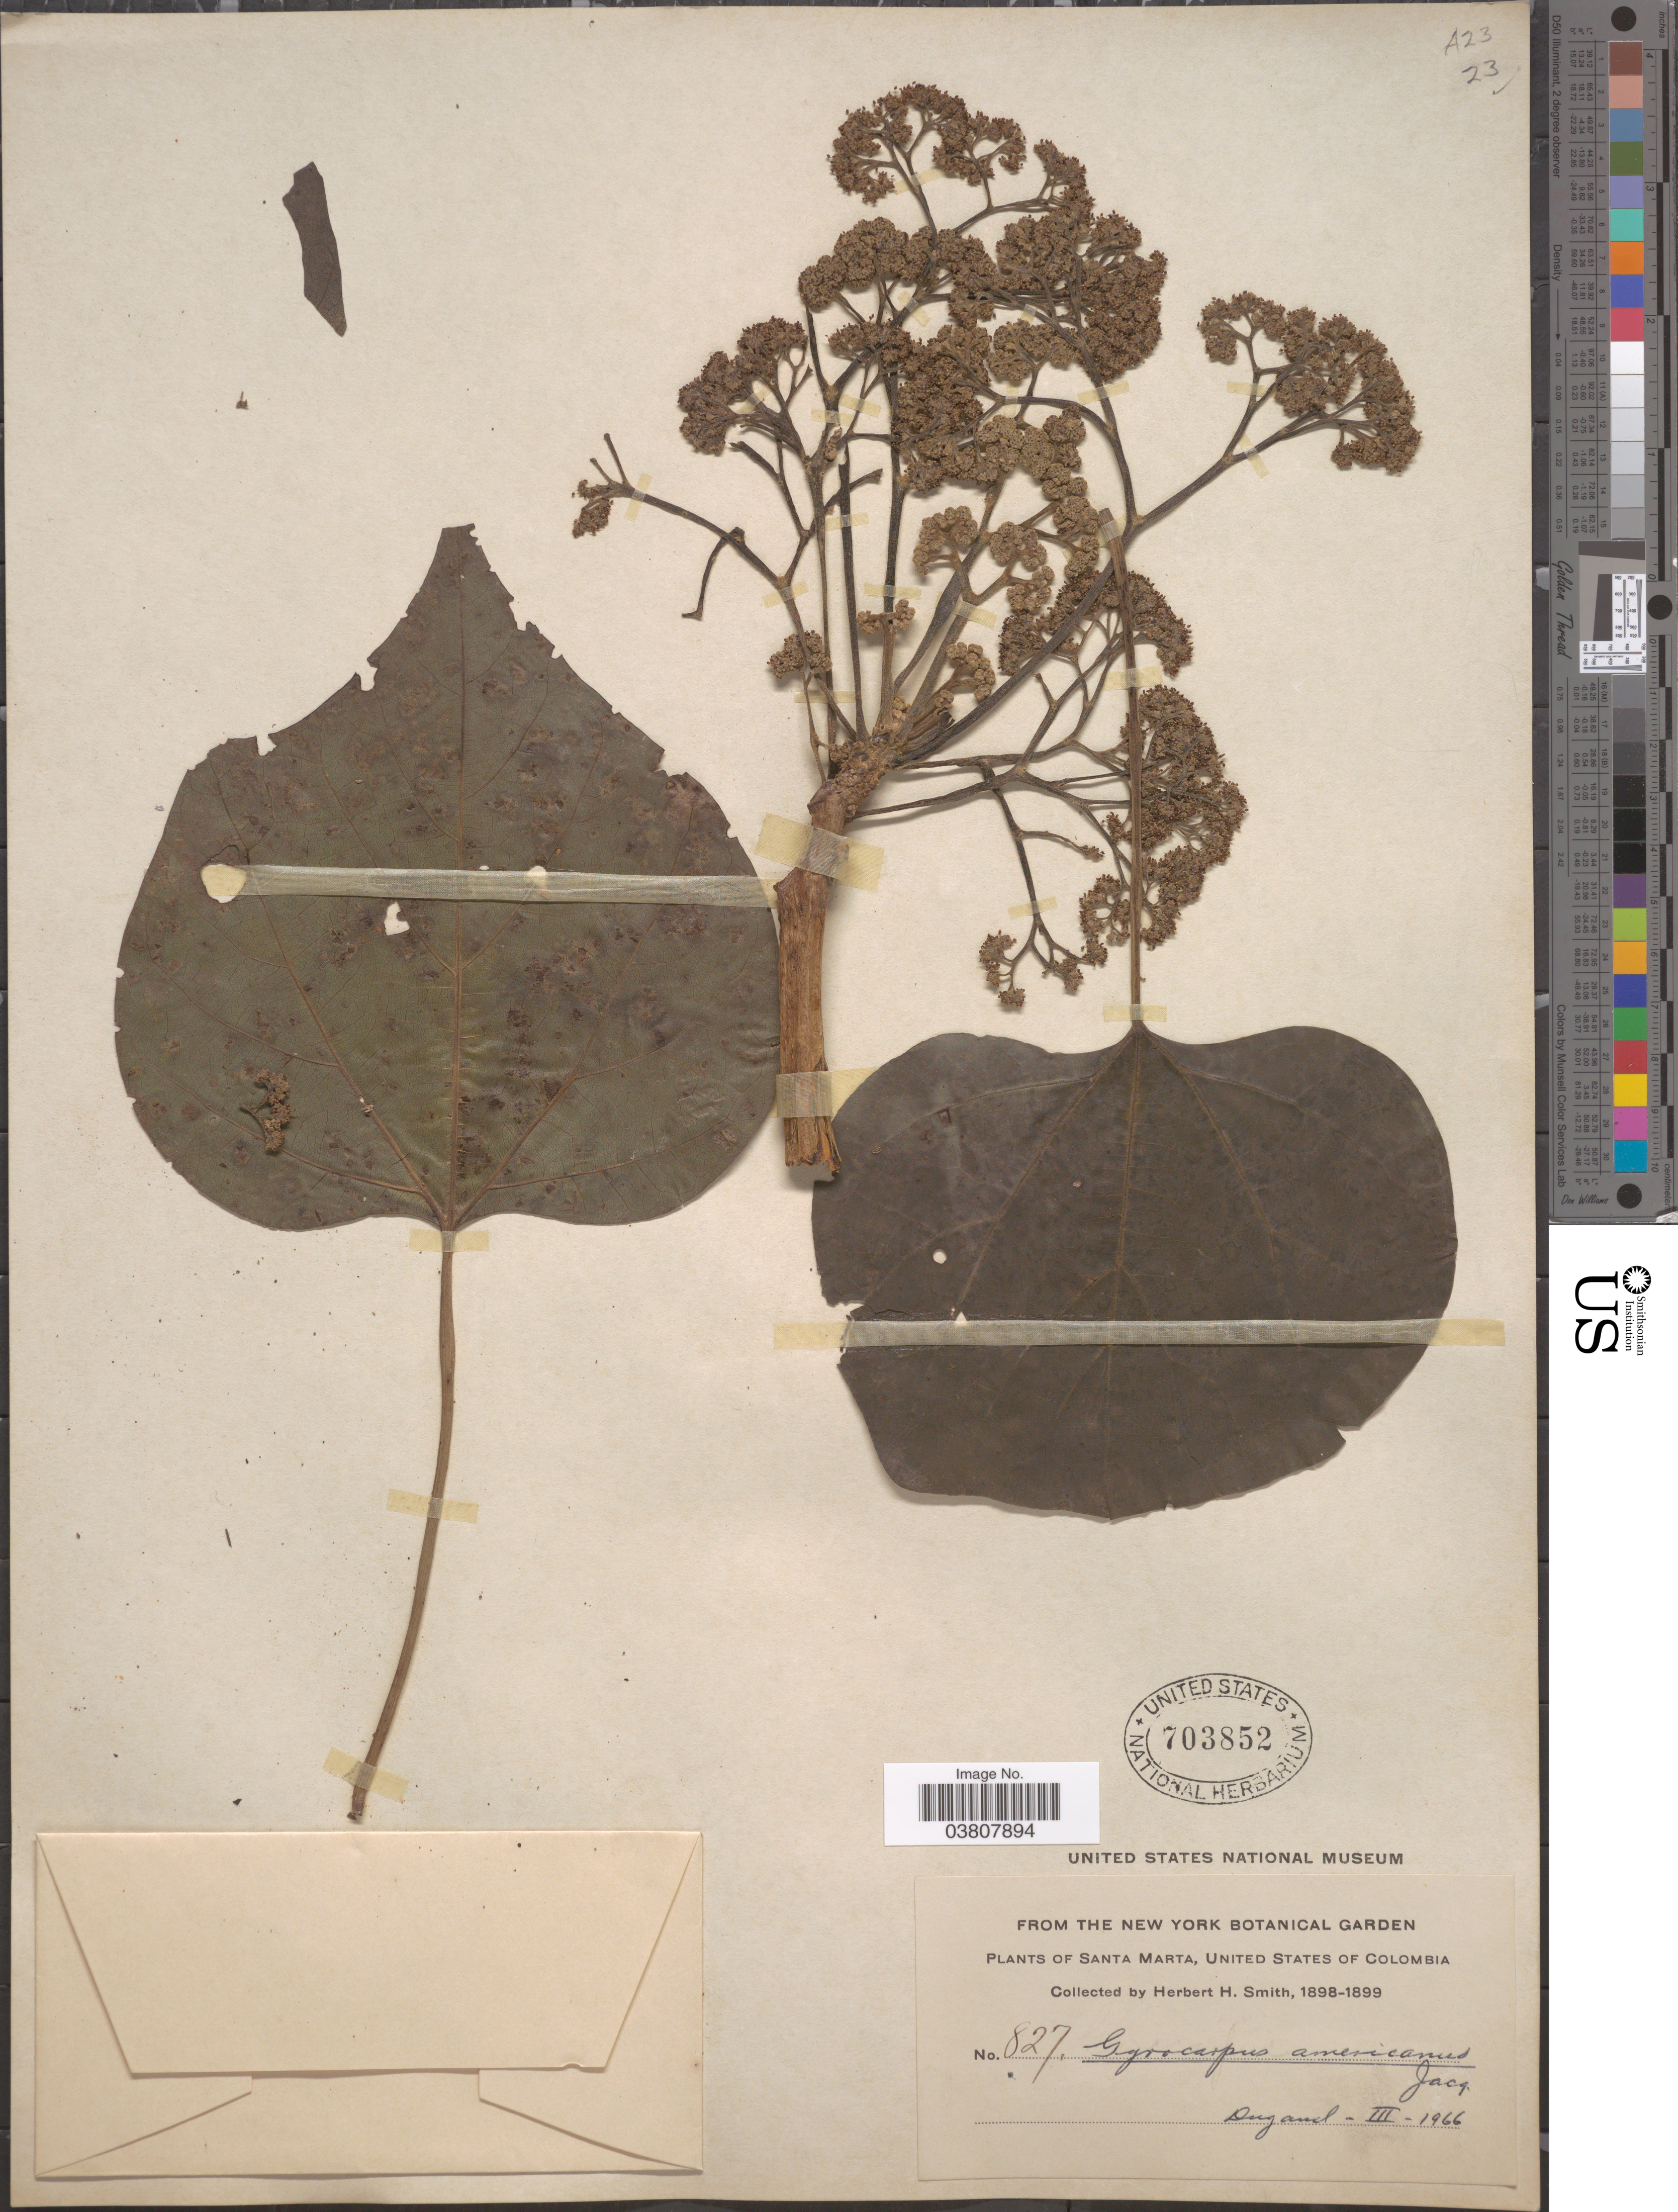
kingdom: Plantae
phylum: Tracheophyta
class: Magnoliopsida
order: Laurales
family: Hernandiaceae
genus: Gyrocarpus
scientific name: Gyrocarpus americanus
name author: Jacq.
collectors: Herbert H. Smith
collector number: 827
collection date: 1898/1899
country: Colombia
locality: Santa Marta, United States of Colombia.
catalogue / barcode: US 703852